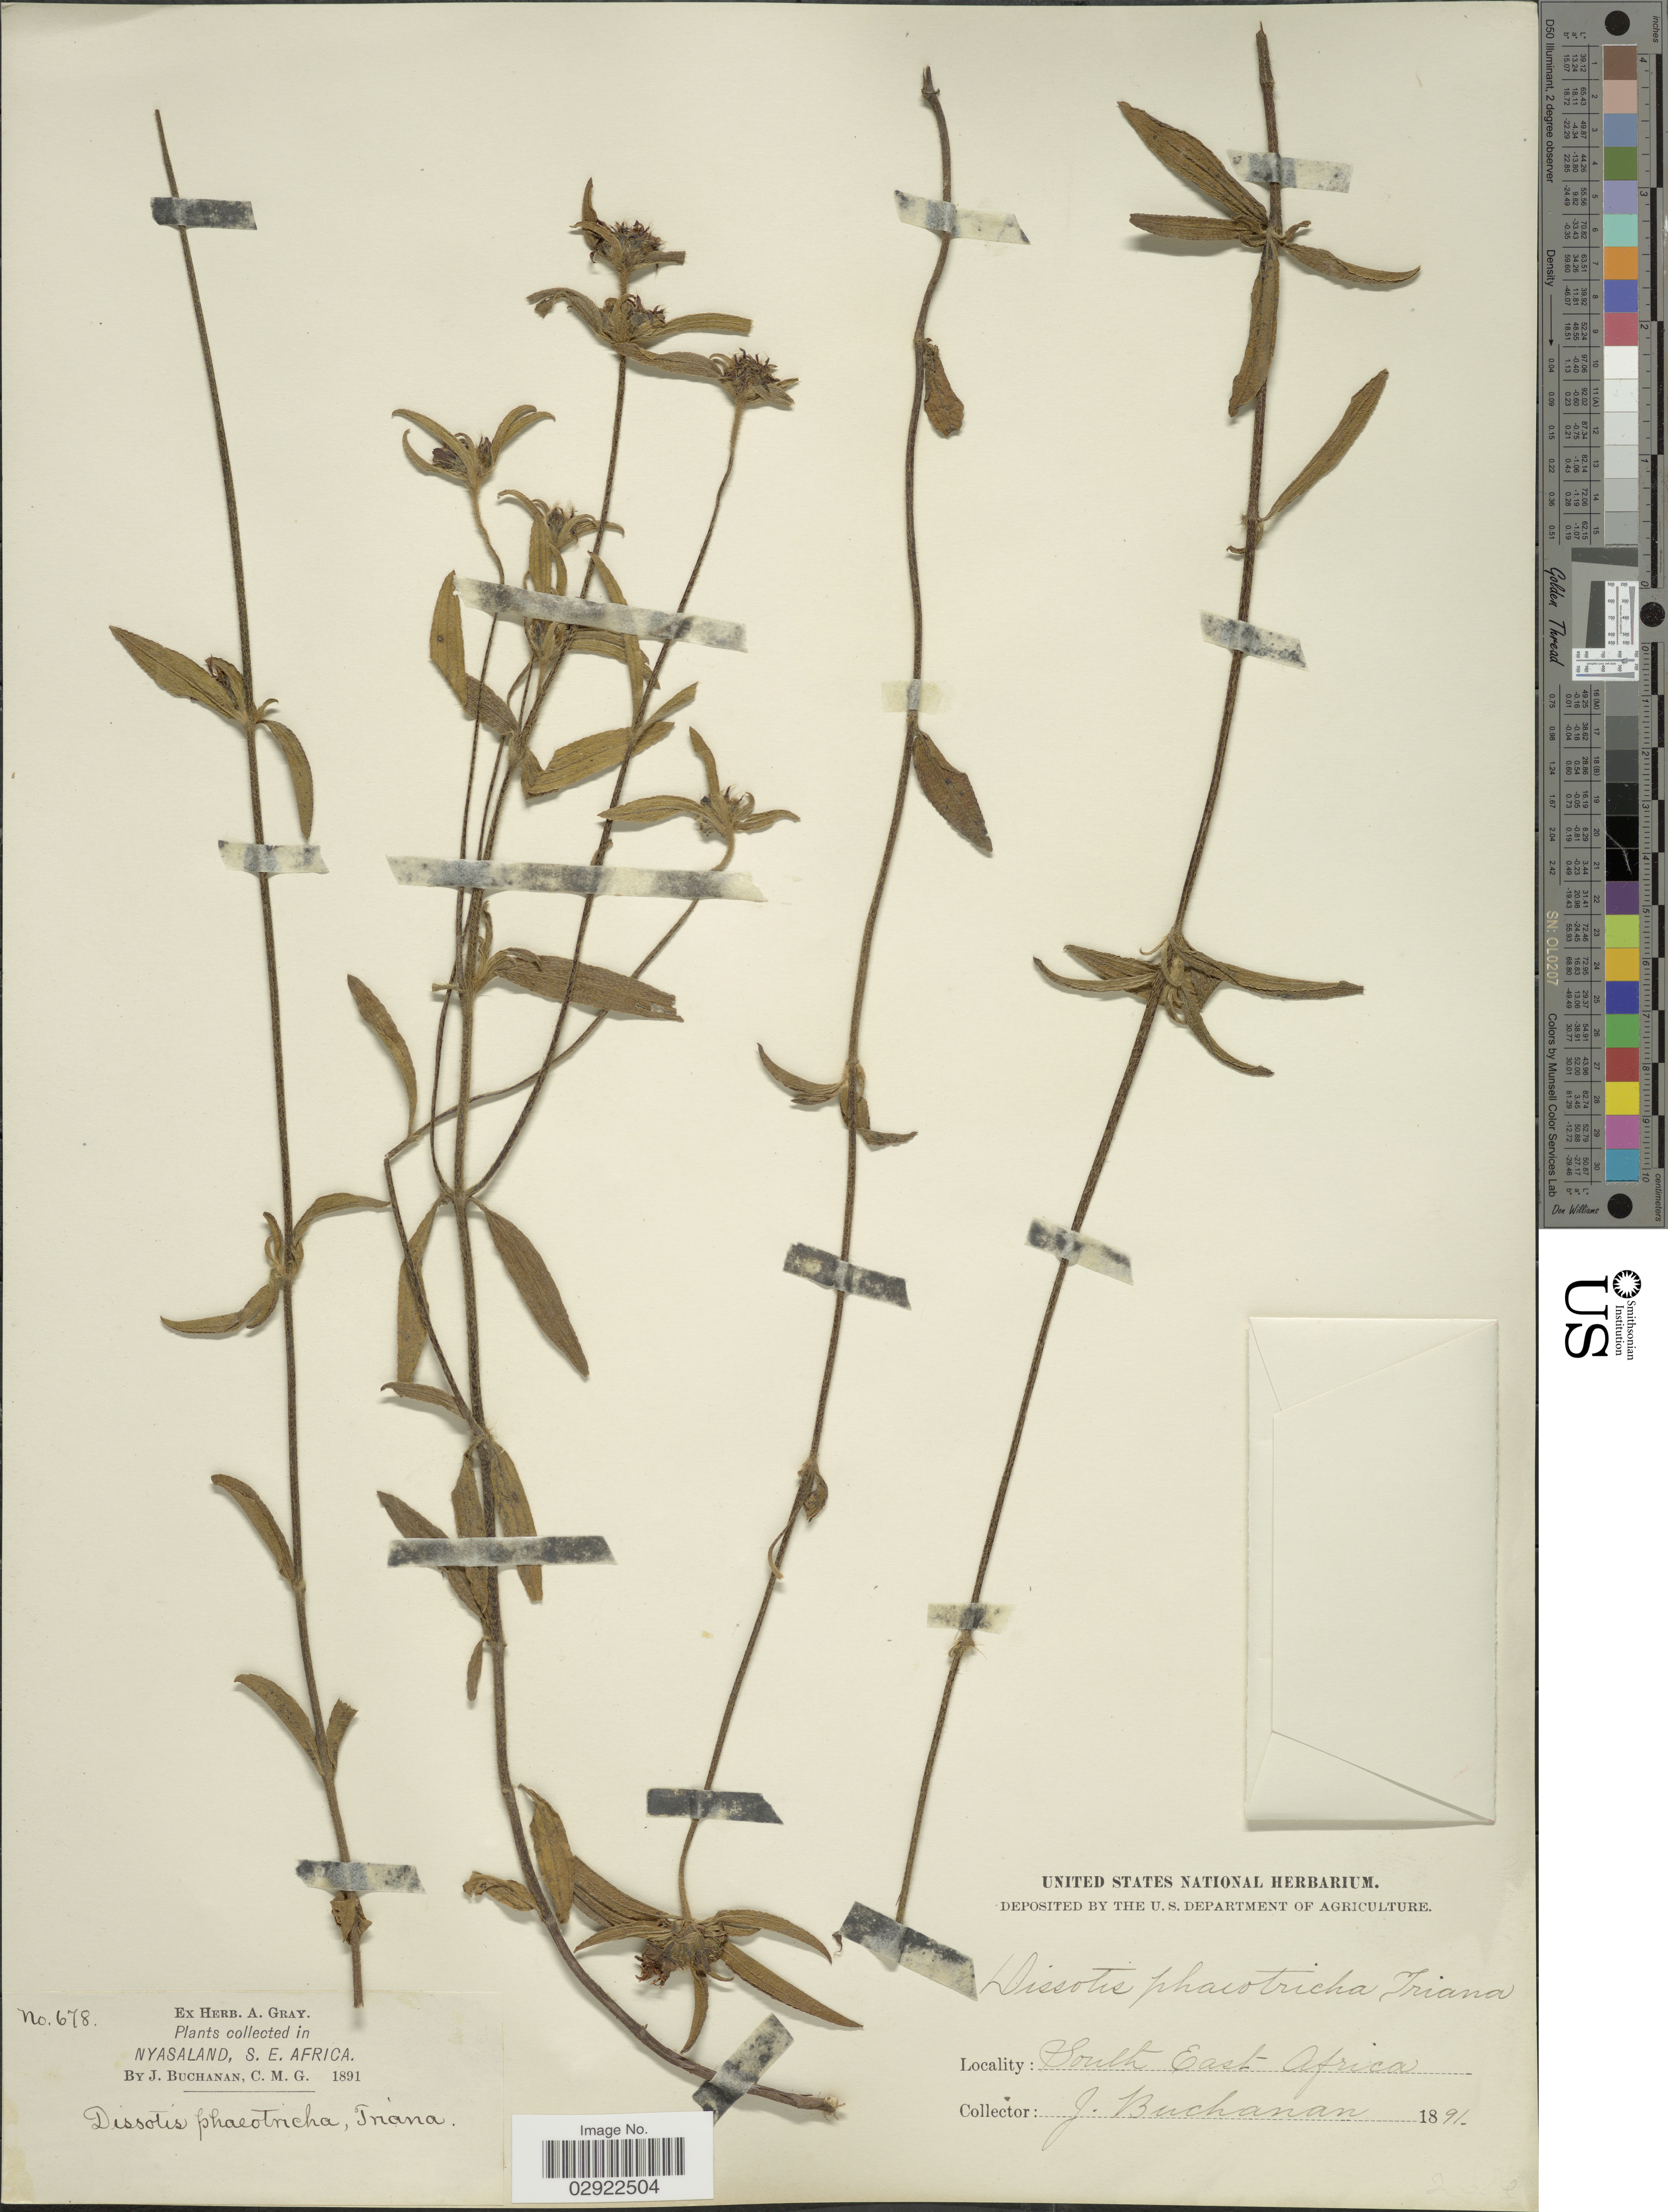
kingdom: Plantae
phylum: Tracheophyta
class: Magnoliopsida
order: Myrtales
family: Melastomataceae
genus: Antherotoma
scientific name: Antherotoma phaeotricha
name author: (Hochst.) Jacq.-Fél.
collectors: J. Buchanan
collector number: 678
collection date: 1891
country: Malawi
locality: Nyasaland, South East Africa.